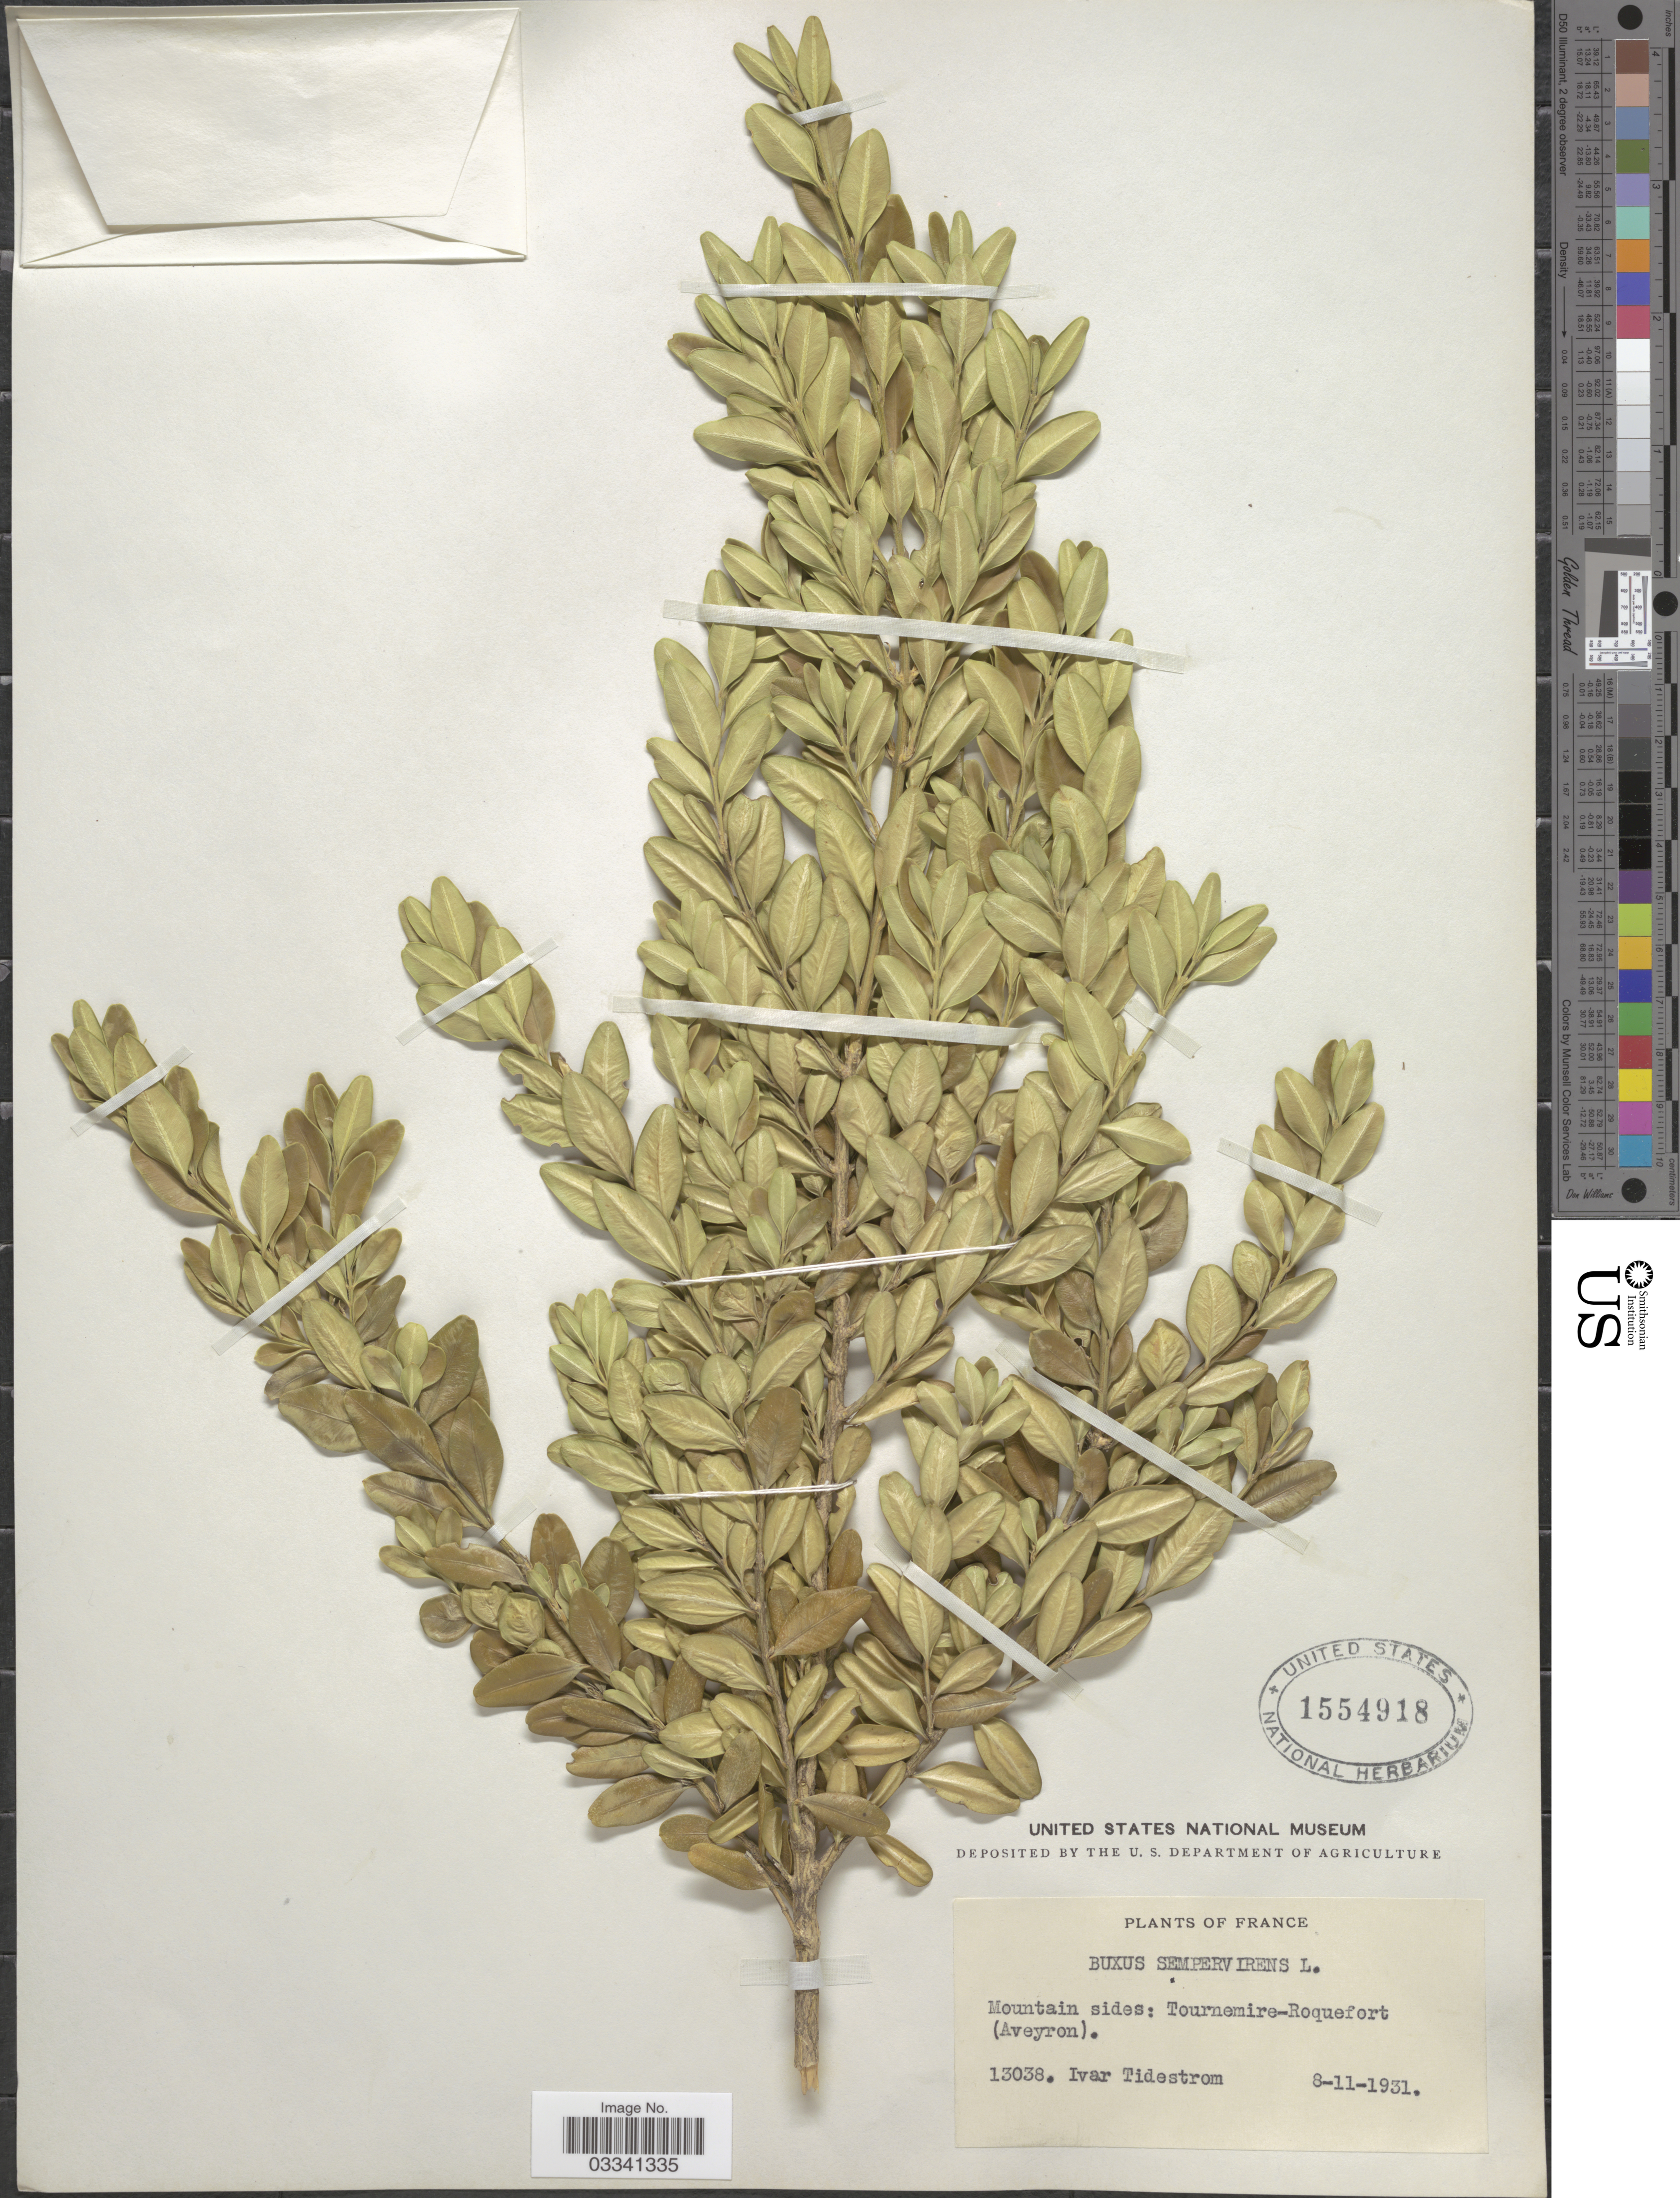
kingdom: Plantae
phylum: Tracheophyta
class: Magnoliopsida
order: Buxales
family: Buxaceae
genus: Buxus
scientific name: Buxus sempervirens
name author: L.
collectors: I. F. Tidestrom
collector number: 13038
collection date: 1931-11-08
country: France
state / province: Occitanie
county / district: Aveyron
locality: Mountain sides: Tournemire-Roquefort (Aveyron).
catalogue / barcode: US 1554918